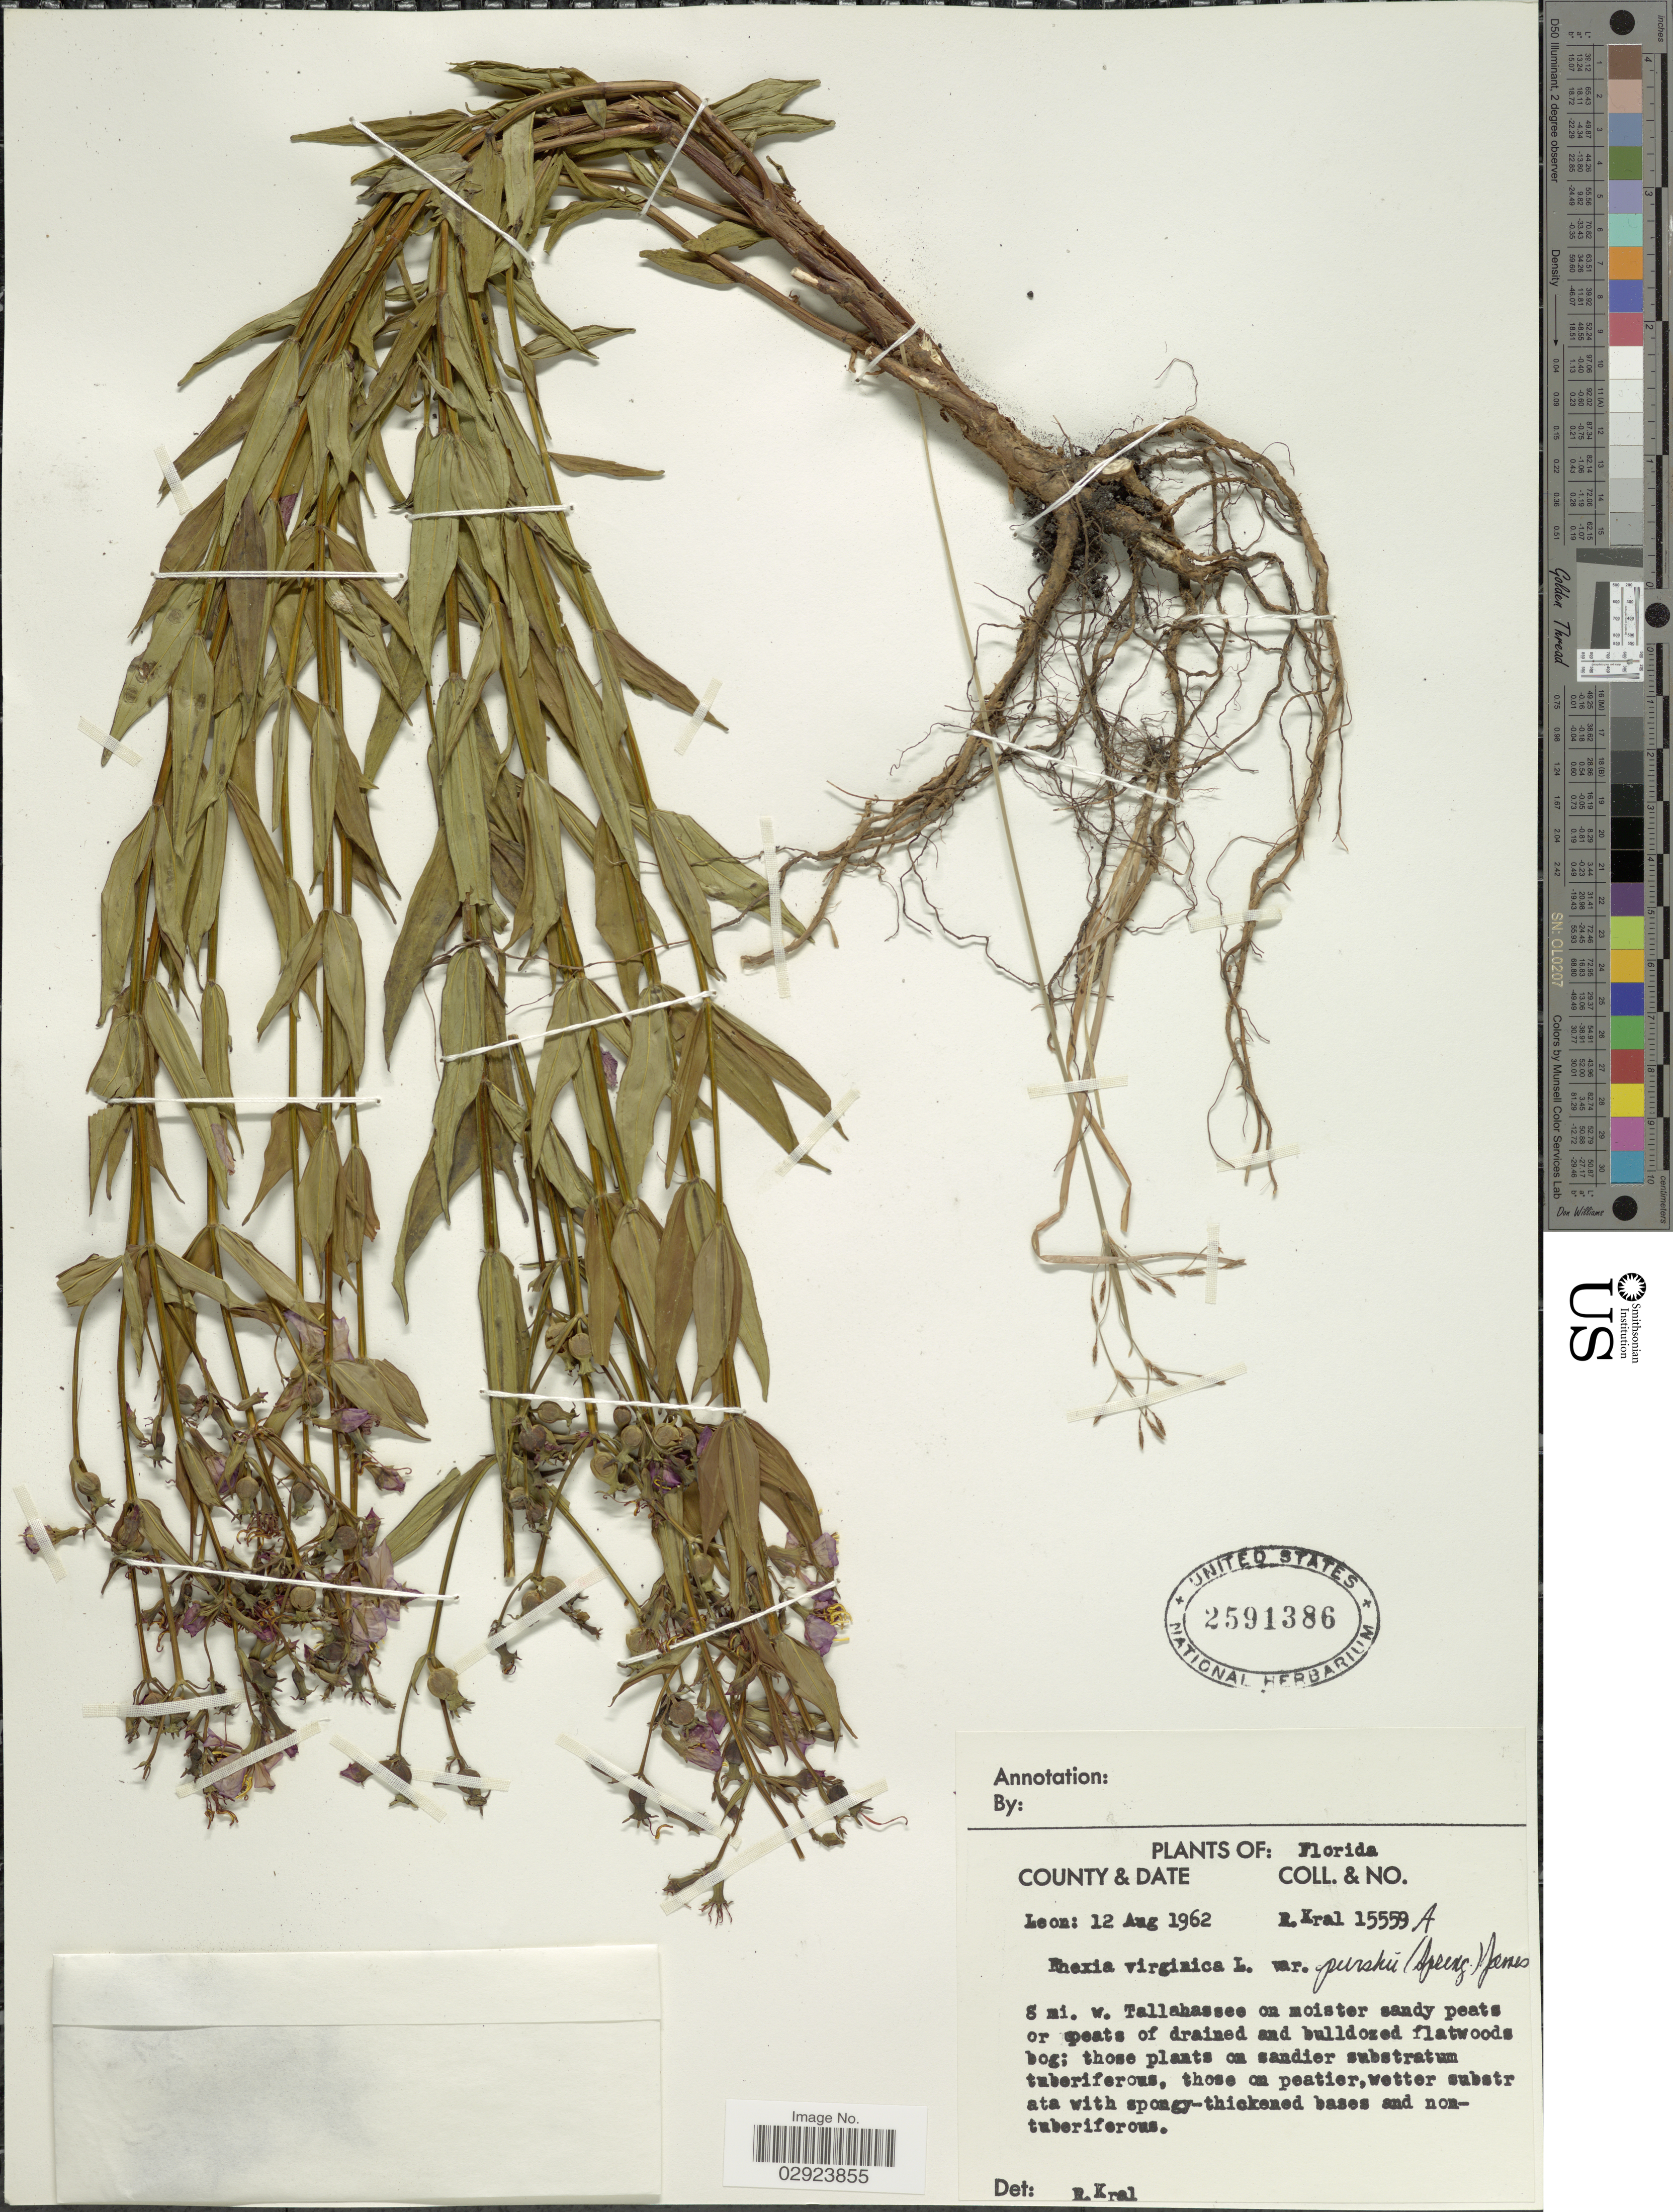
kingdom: Plantae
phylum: Tracheophyta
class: Magnoliopsida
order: Myrtales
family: Melastomataceae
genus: Rhexia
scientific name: Rhexia virginica var. purshii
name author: (Spreng.) C.W. James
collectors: R. Kral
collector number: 15559A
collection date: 1962-08-12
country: United States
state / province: Florida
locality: Leon. 8 mi. w. Tallahassee.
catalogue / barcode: US 2591386